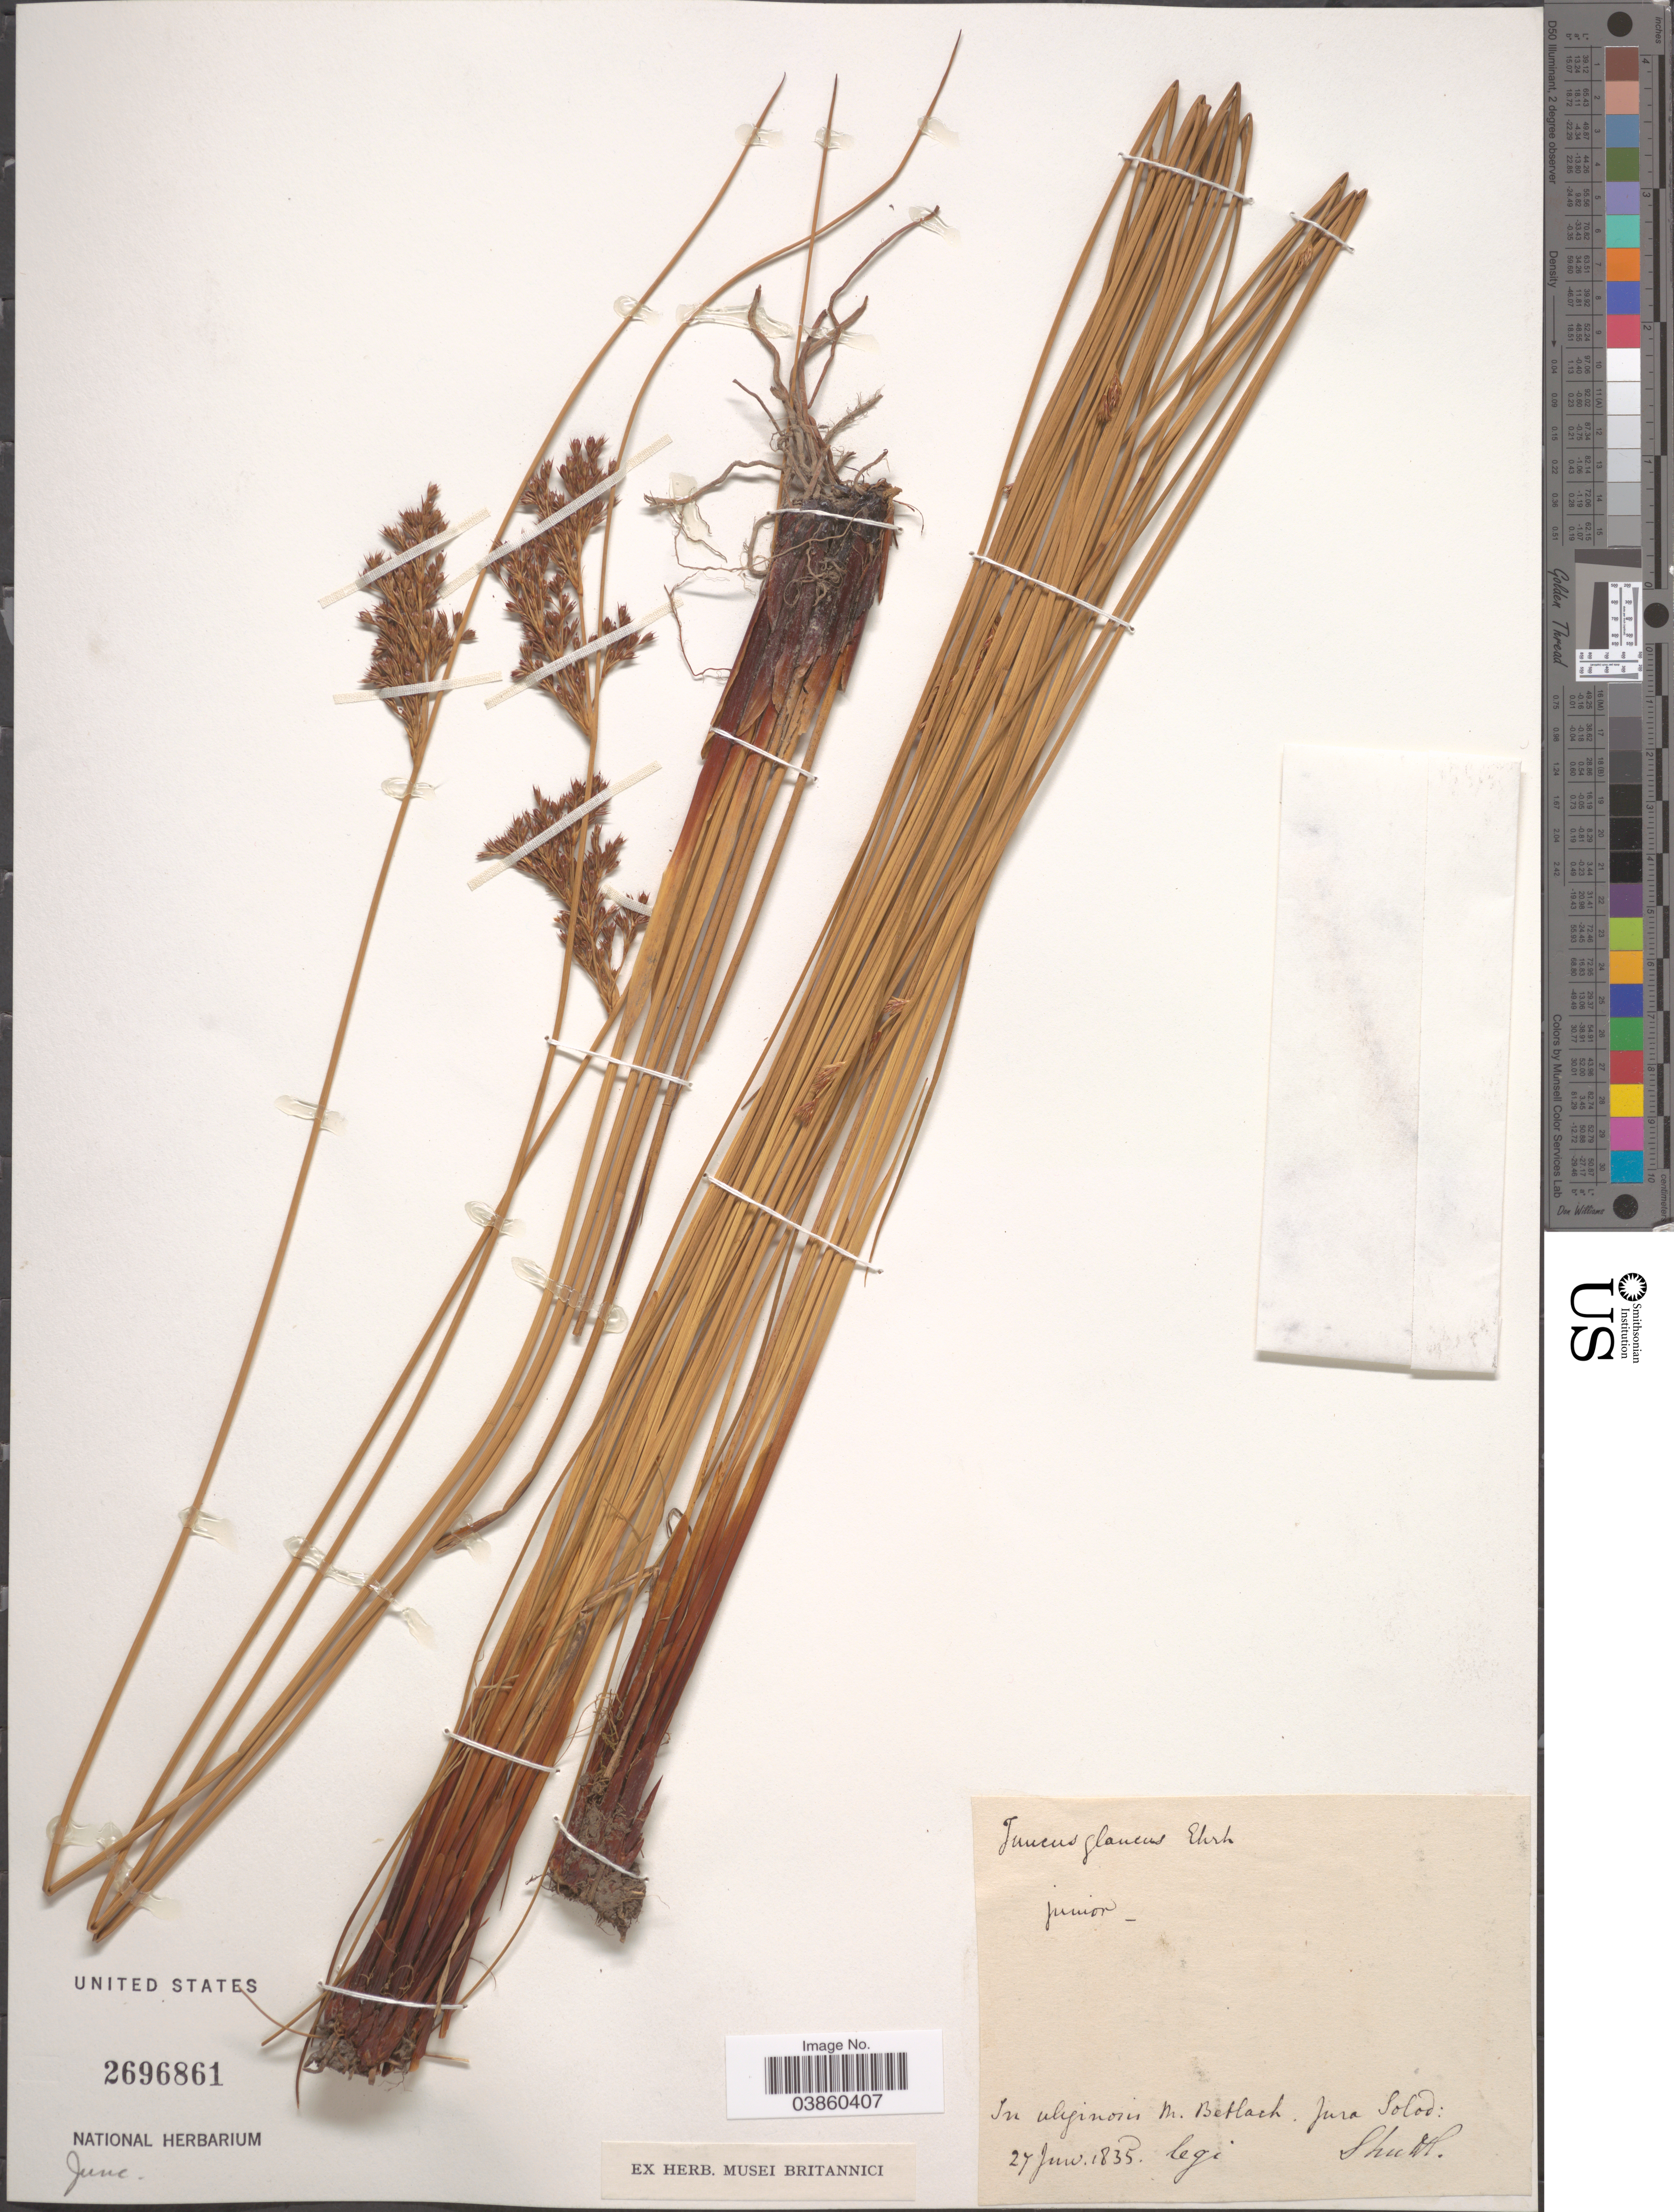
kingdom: Plantae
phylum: Tracheophyta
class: Liliopsida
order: Poales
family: Juncaceae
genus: Juncus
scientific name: Juncus glaucus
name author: Ehrh.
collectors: -. Shuttleworth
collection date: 1835-06-27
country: Switzerland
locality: In ulginosis M. Betlach, Jura Solod.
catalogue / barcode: US 2696861